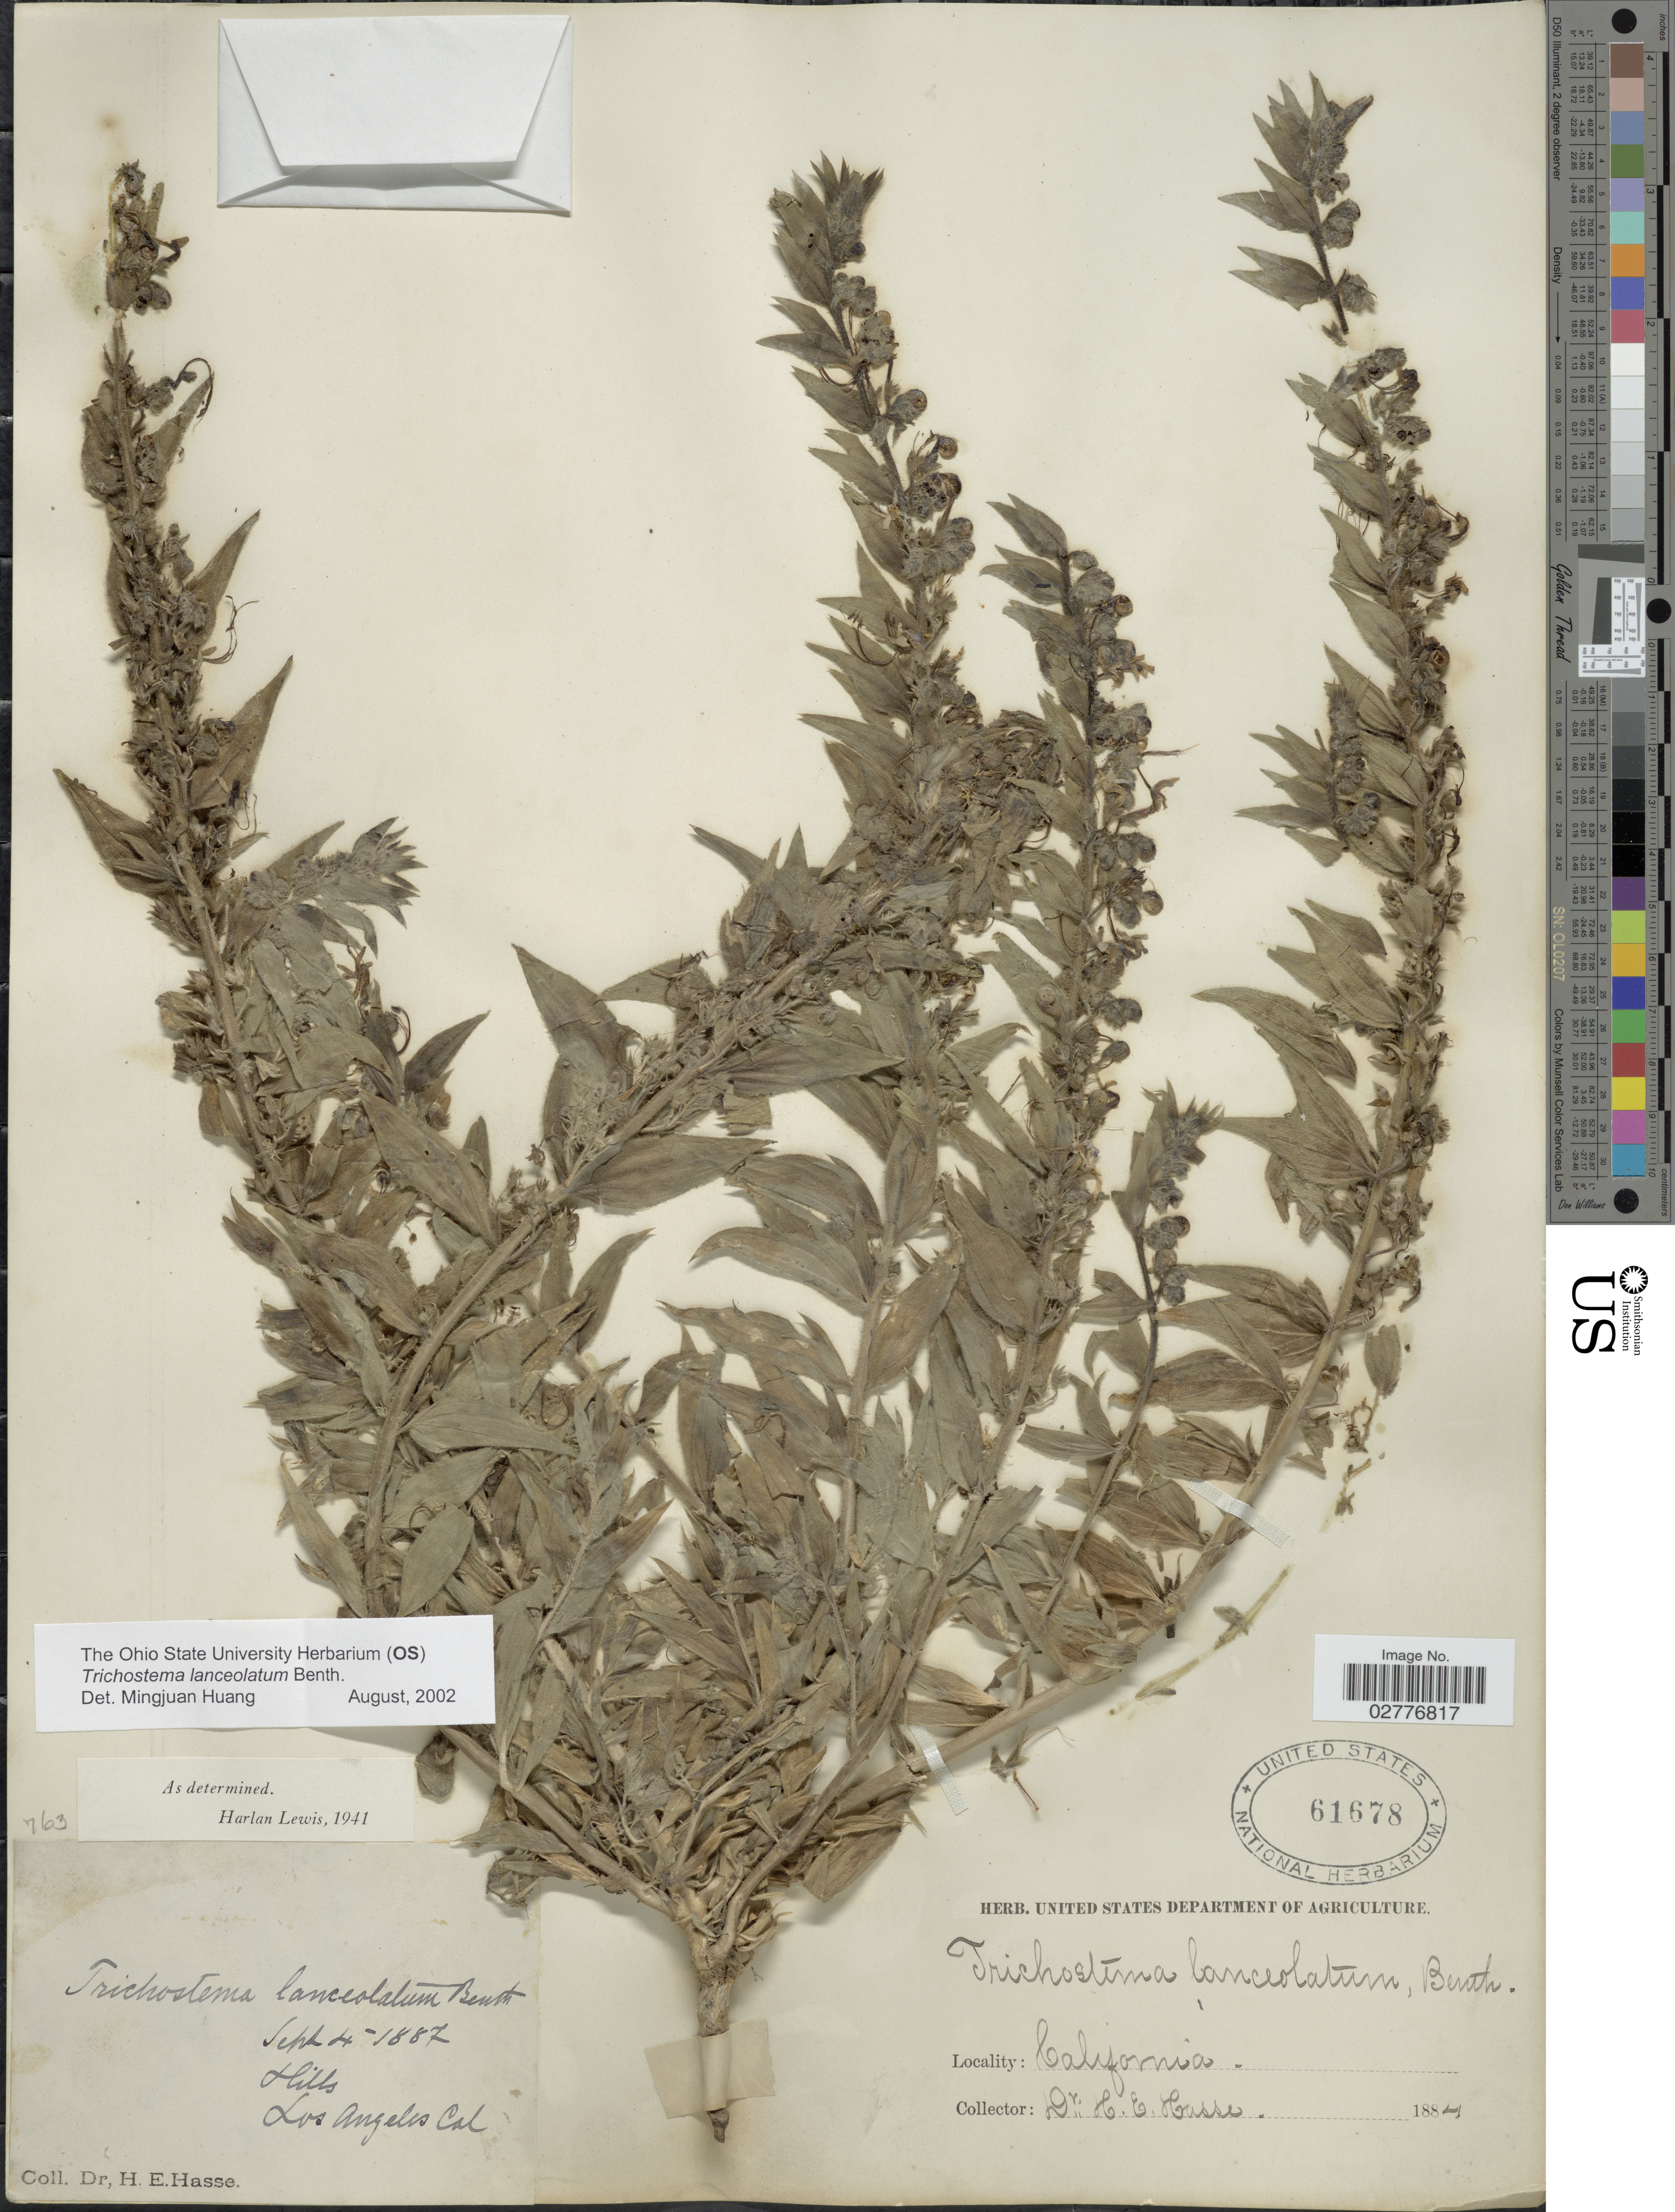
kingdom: Plantae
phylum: Tracheophyta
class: Magnoliopsida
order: Lamiales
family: Lamiaceae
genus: Trichostema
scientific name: Trichostema lanceolatum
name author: Benth.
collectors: H. E. Hasse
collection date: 1884-09-04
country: United States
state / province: California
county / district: Los Angeles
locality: Hills, Los Angeles.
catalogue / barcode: US 61678